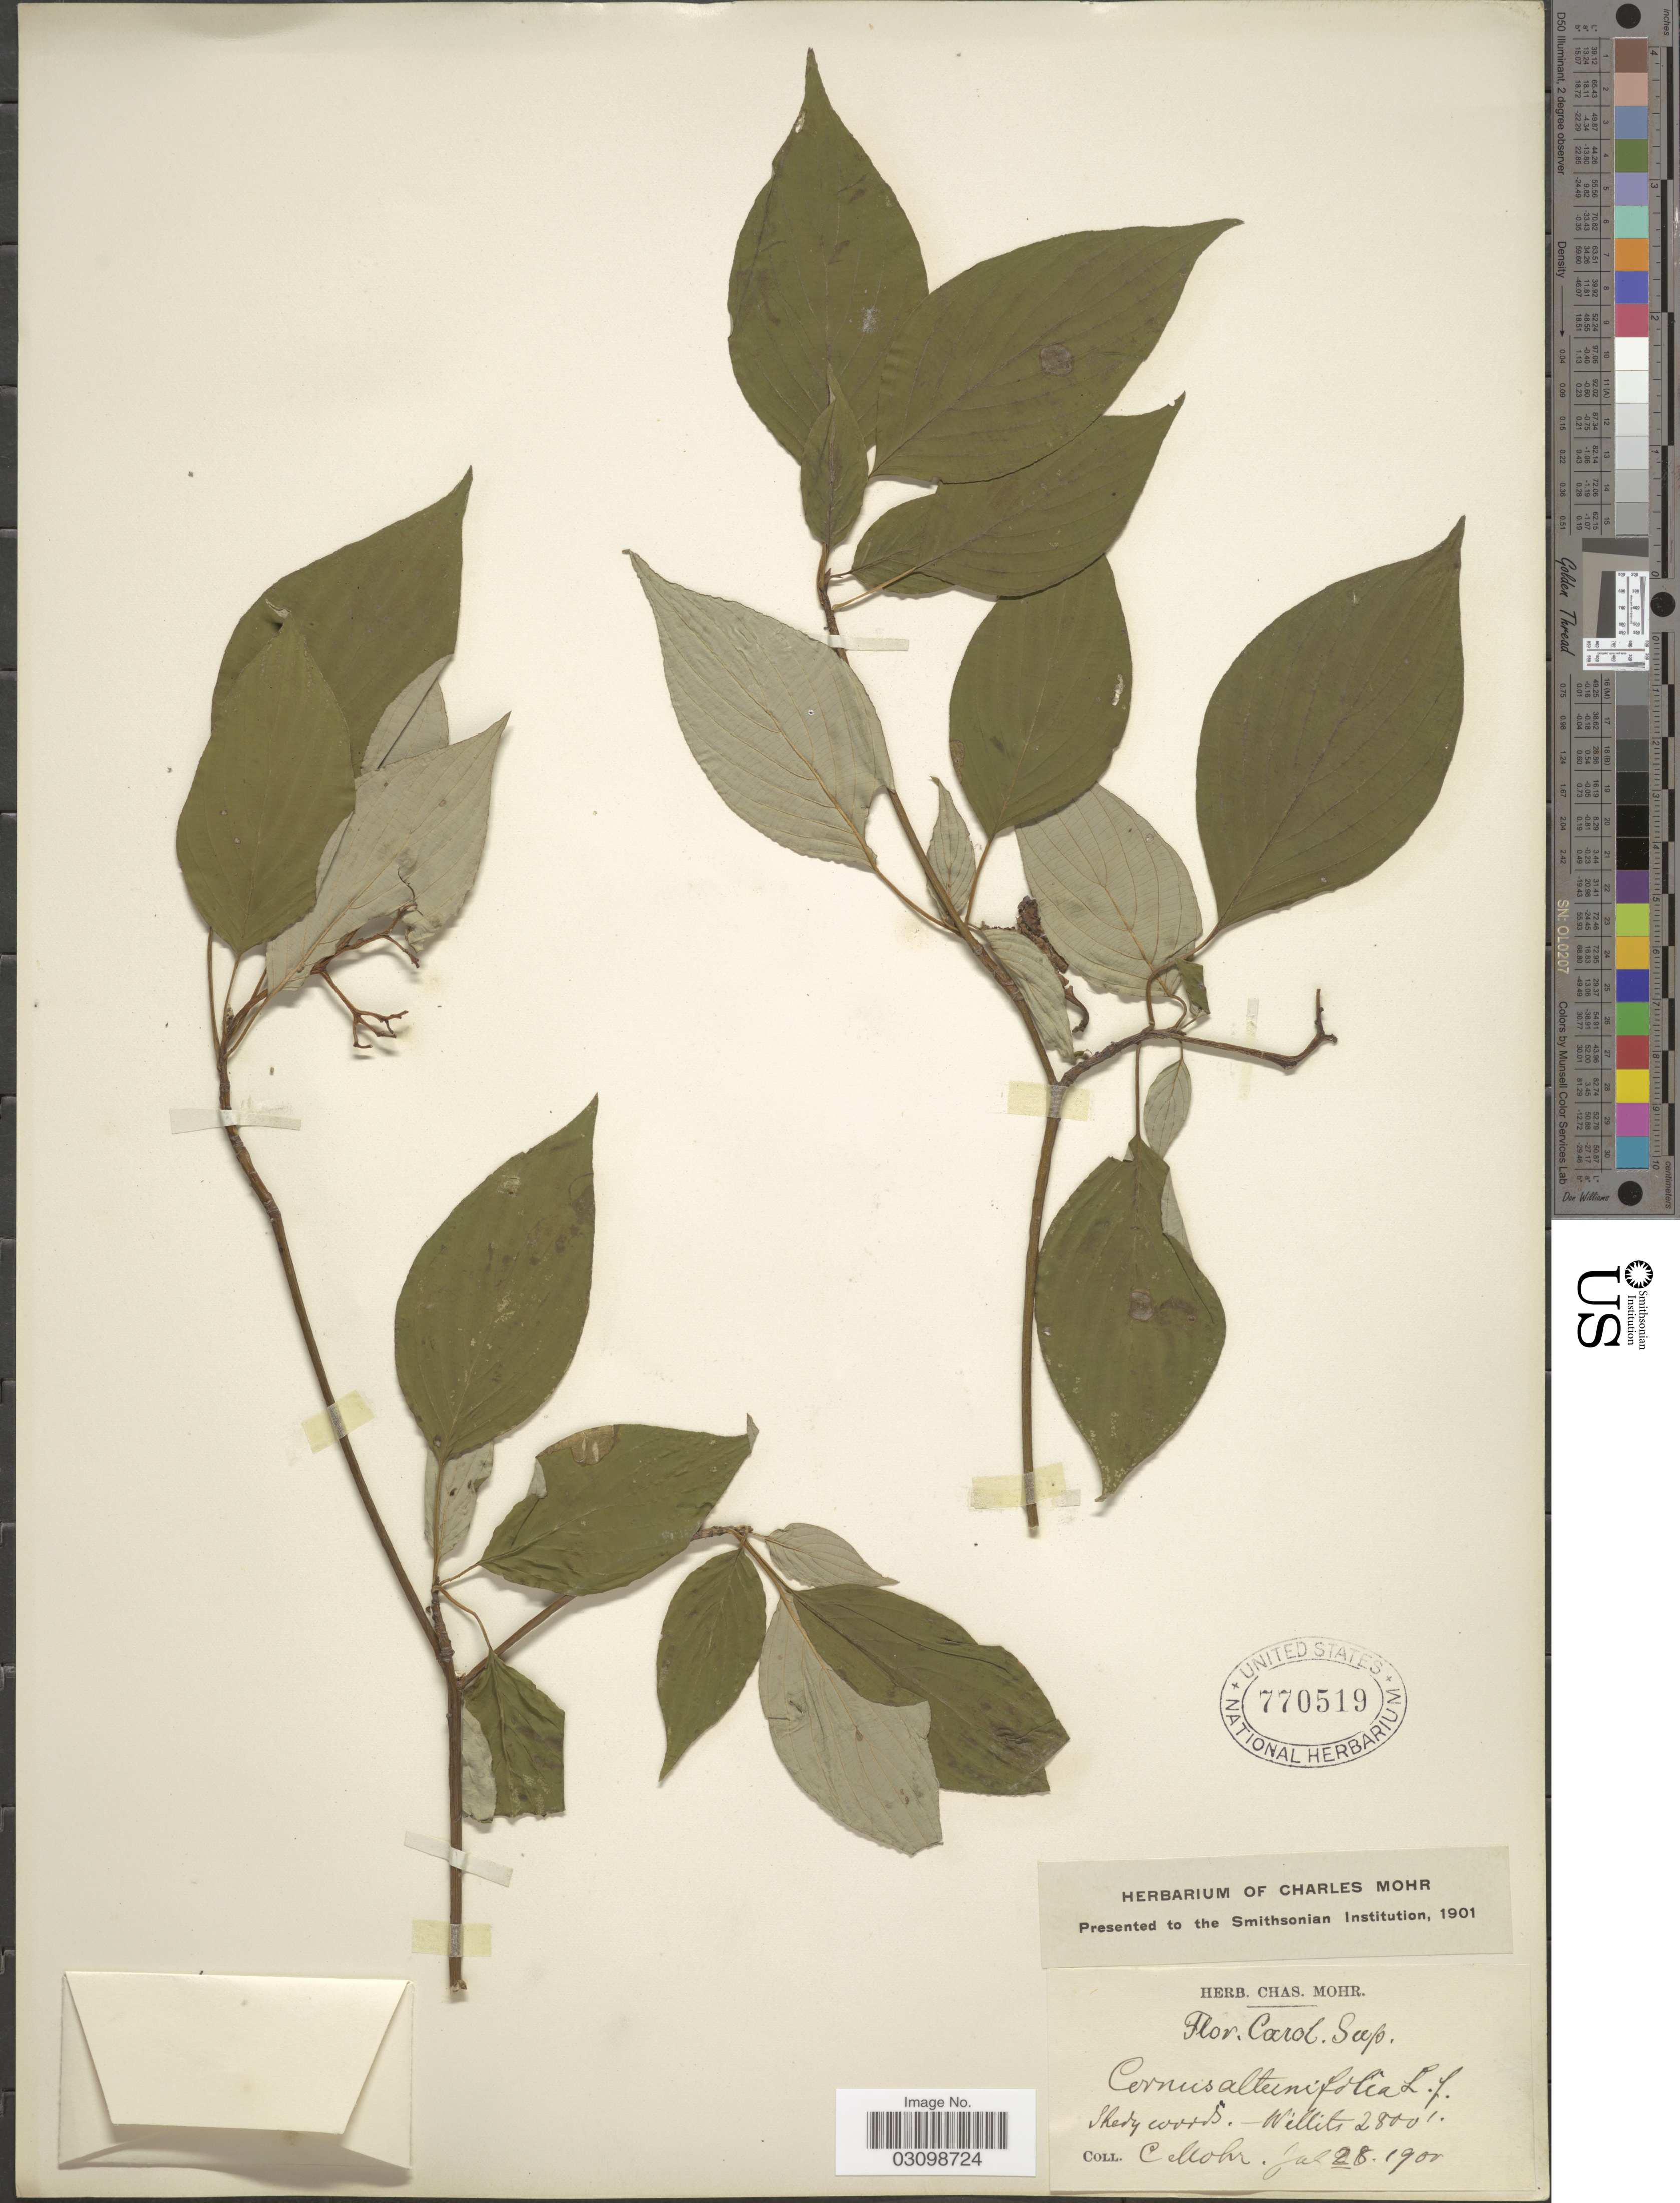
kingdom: Plantae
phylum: Tracheophyta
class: Magnoliopsida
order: Cornales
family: Cornaceae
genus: Cornus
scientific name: Cornus alternifolia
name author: L.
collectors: Mohr, C. T. (herbarium)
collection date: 1900-07-28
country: United States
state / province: North Carolina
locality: Shady woods, Willits.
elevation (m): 853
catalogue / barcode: US 770519